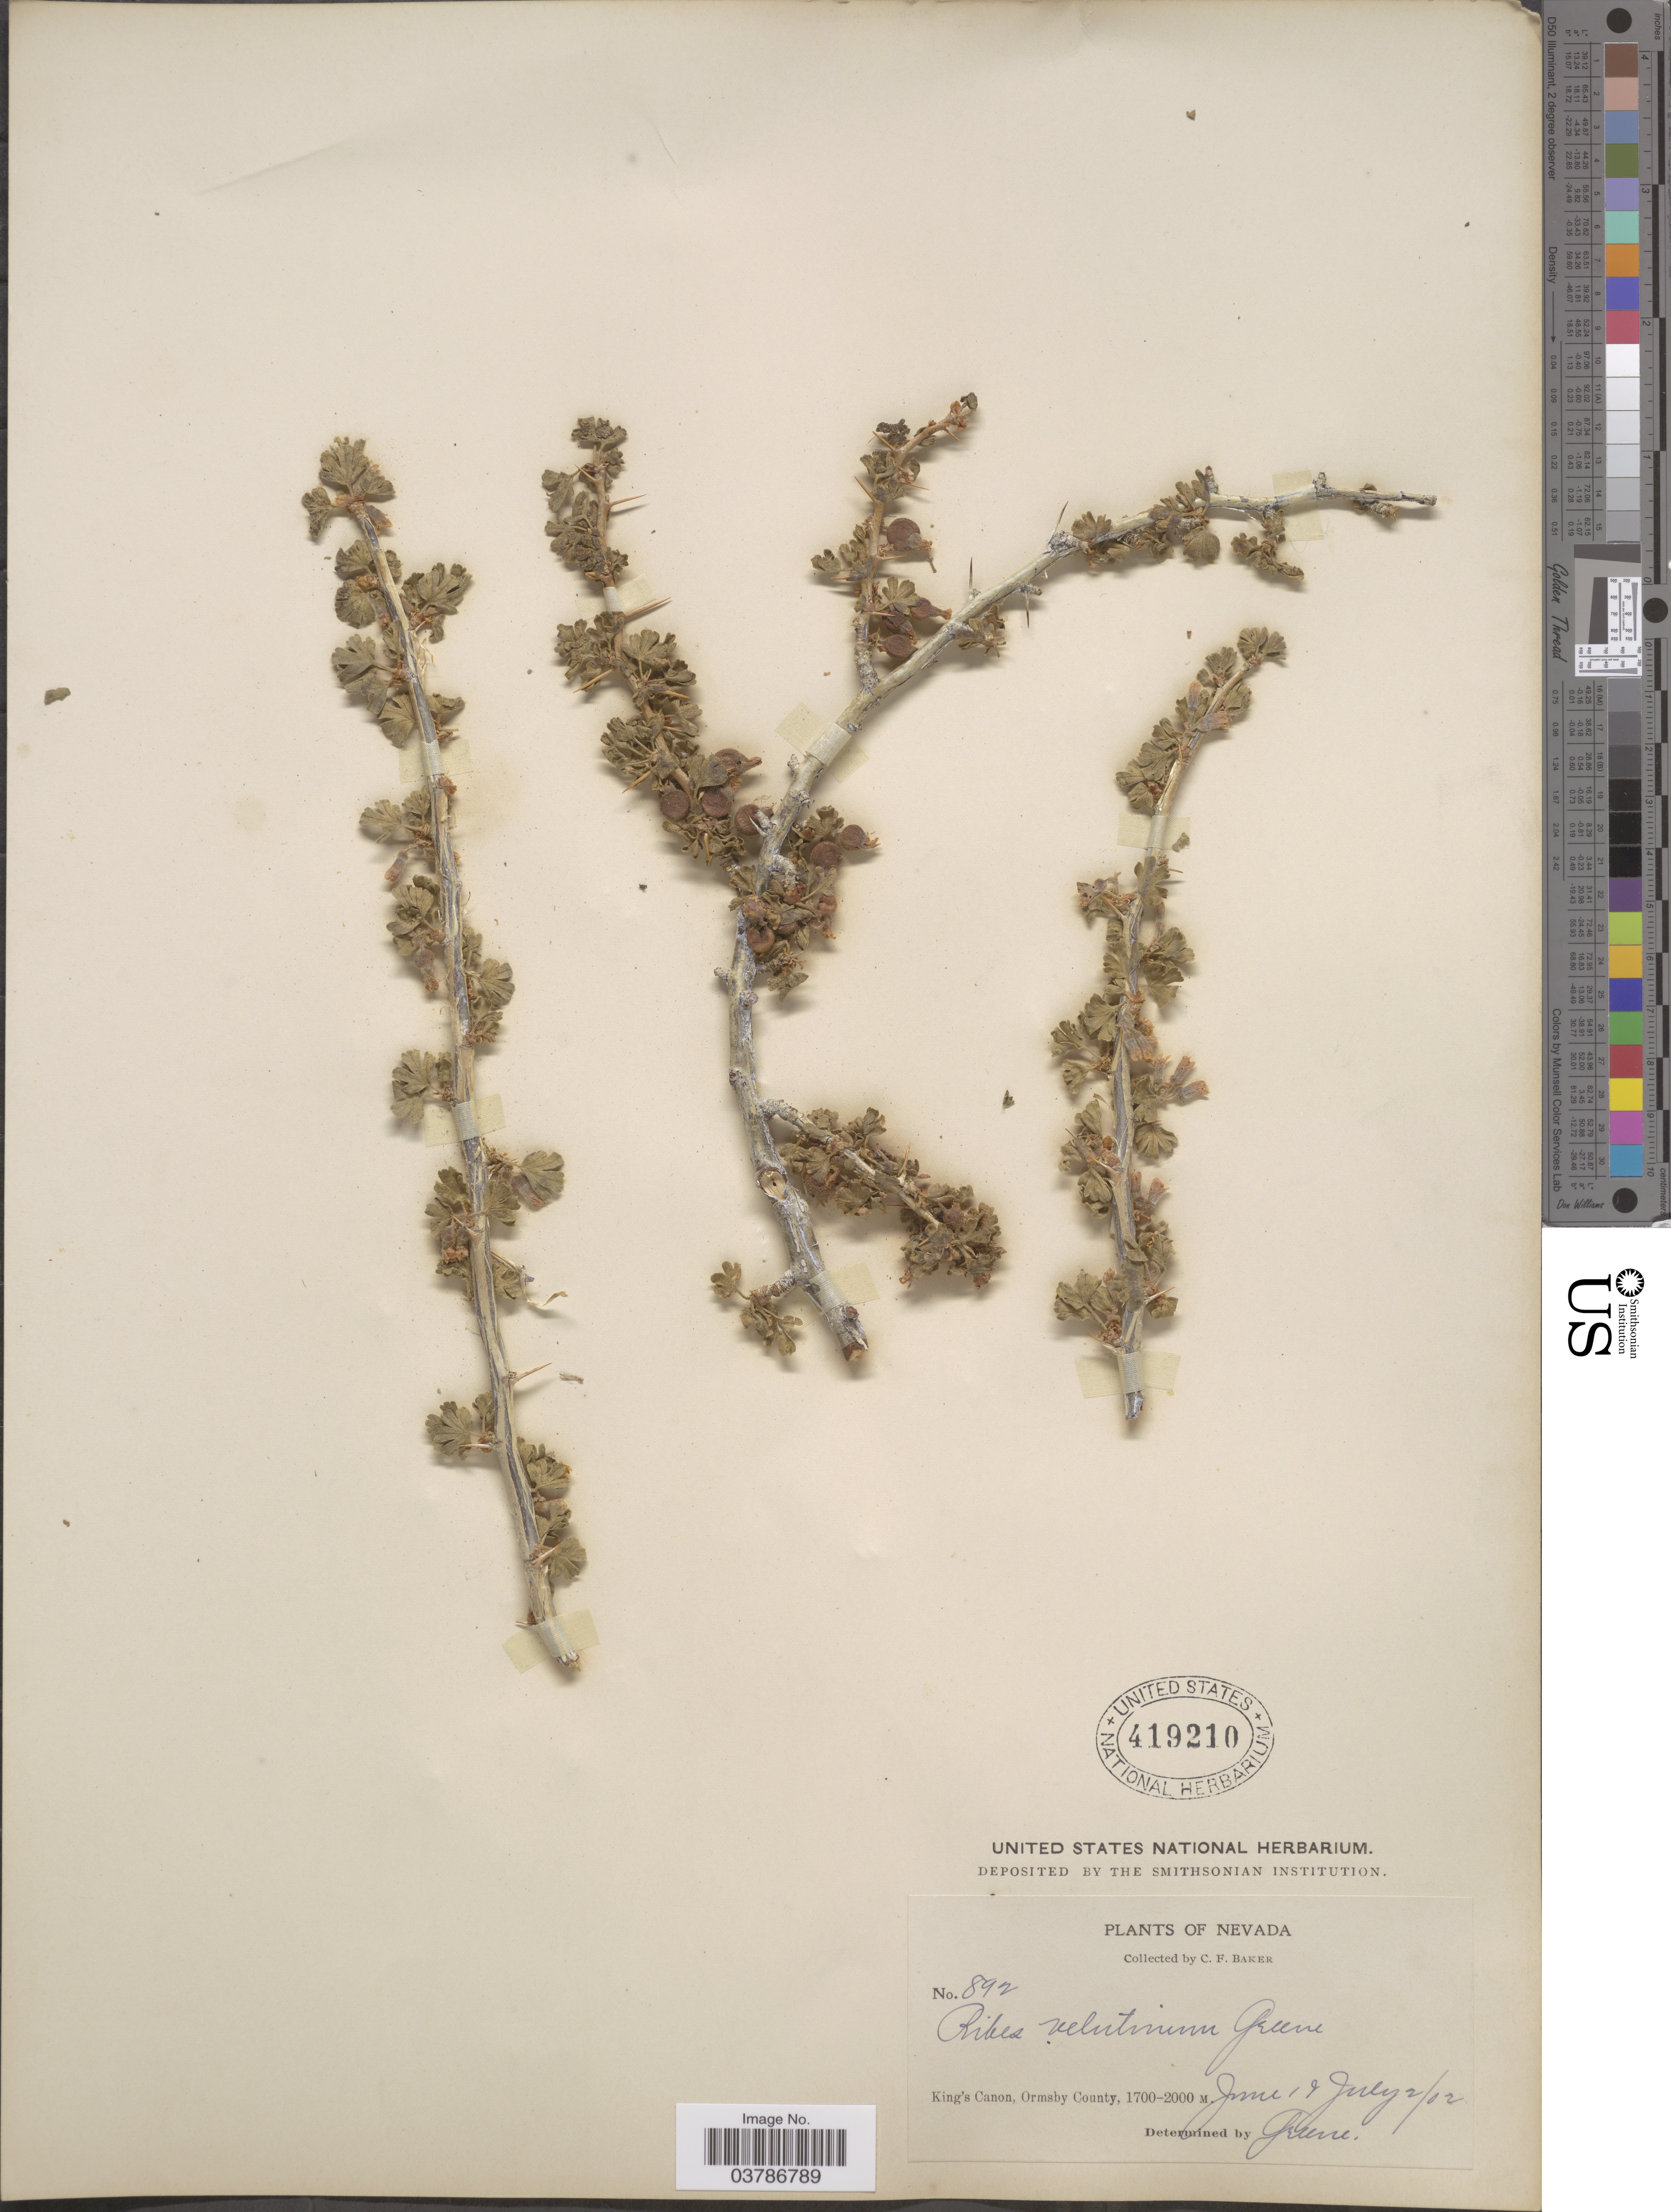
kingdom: Plantae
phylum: Tracheophyta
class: Magnoliopsida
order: Saxifragales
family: Grossulariaceae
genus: Ribes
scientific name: Ribes velutinum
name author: Greene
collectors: C. F. Baker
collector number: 892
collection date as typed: Transcribed d/m/y: 12/6/2 to 2/7/2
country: United States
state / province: Nevada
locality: King's Canon, Ormsby County.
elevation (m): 1700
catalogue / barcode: US 419210